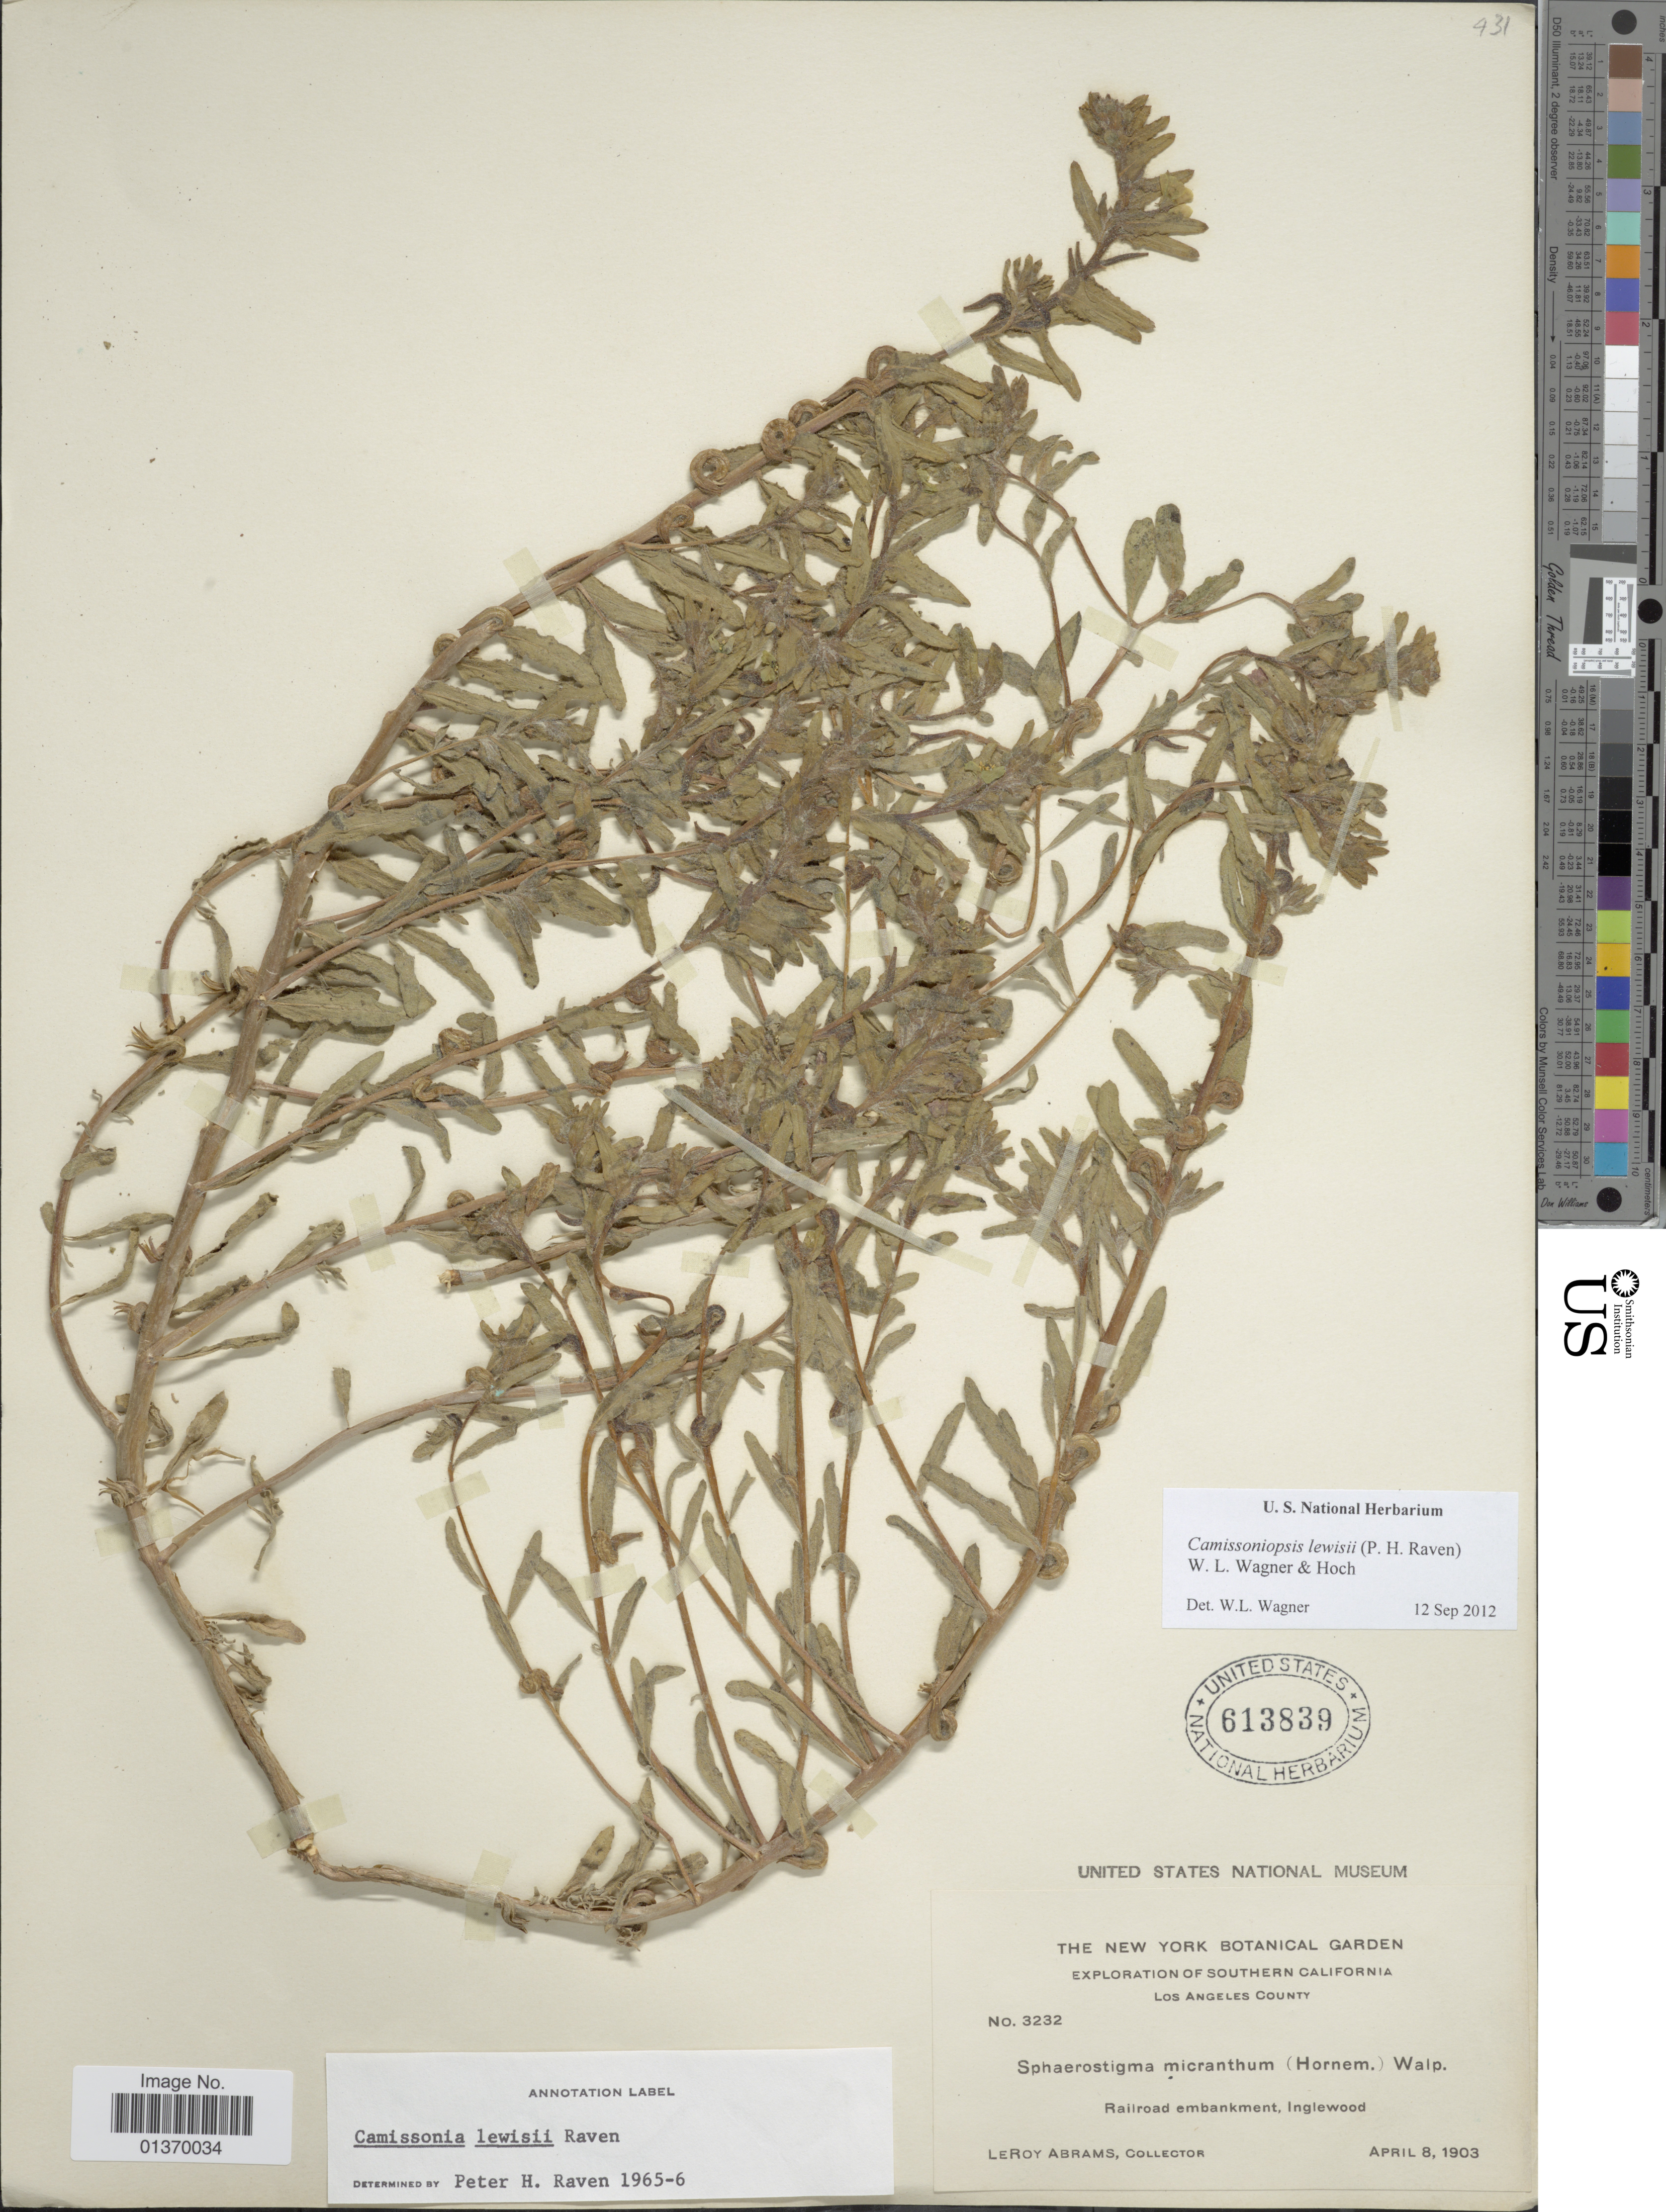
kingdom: Plantae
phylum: Tracheophyta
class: Magnoliopsida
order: Myrtales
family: Onagraceae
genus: Camissoniopsis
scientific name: Camissoniopsis lewisii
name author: (P.H. Raven) W.L. Wagner & Hoch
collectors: L. Abrams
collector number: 3232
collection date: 1903-04-08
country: United States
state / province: California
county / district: Los Angeles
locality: Southern California, Los Angeles County, Railroad embankment, Inglewood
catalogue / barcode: US 613839